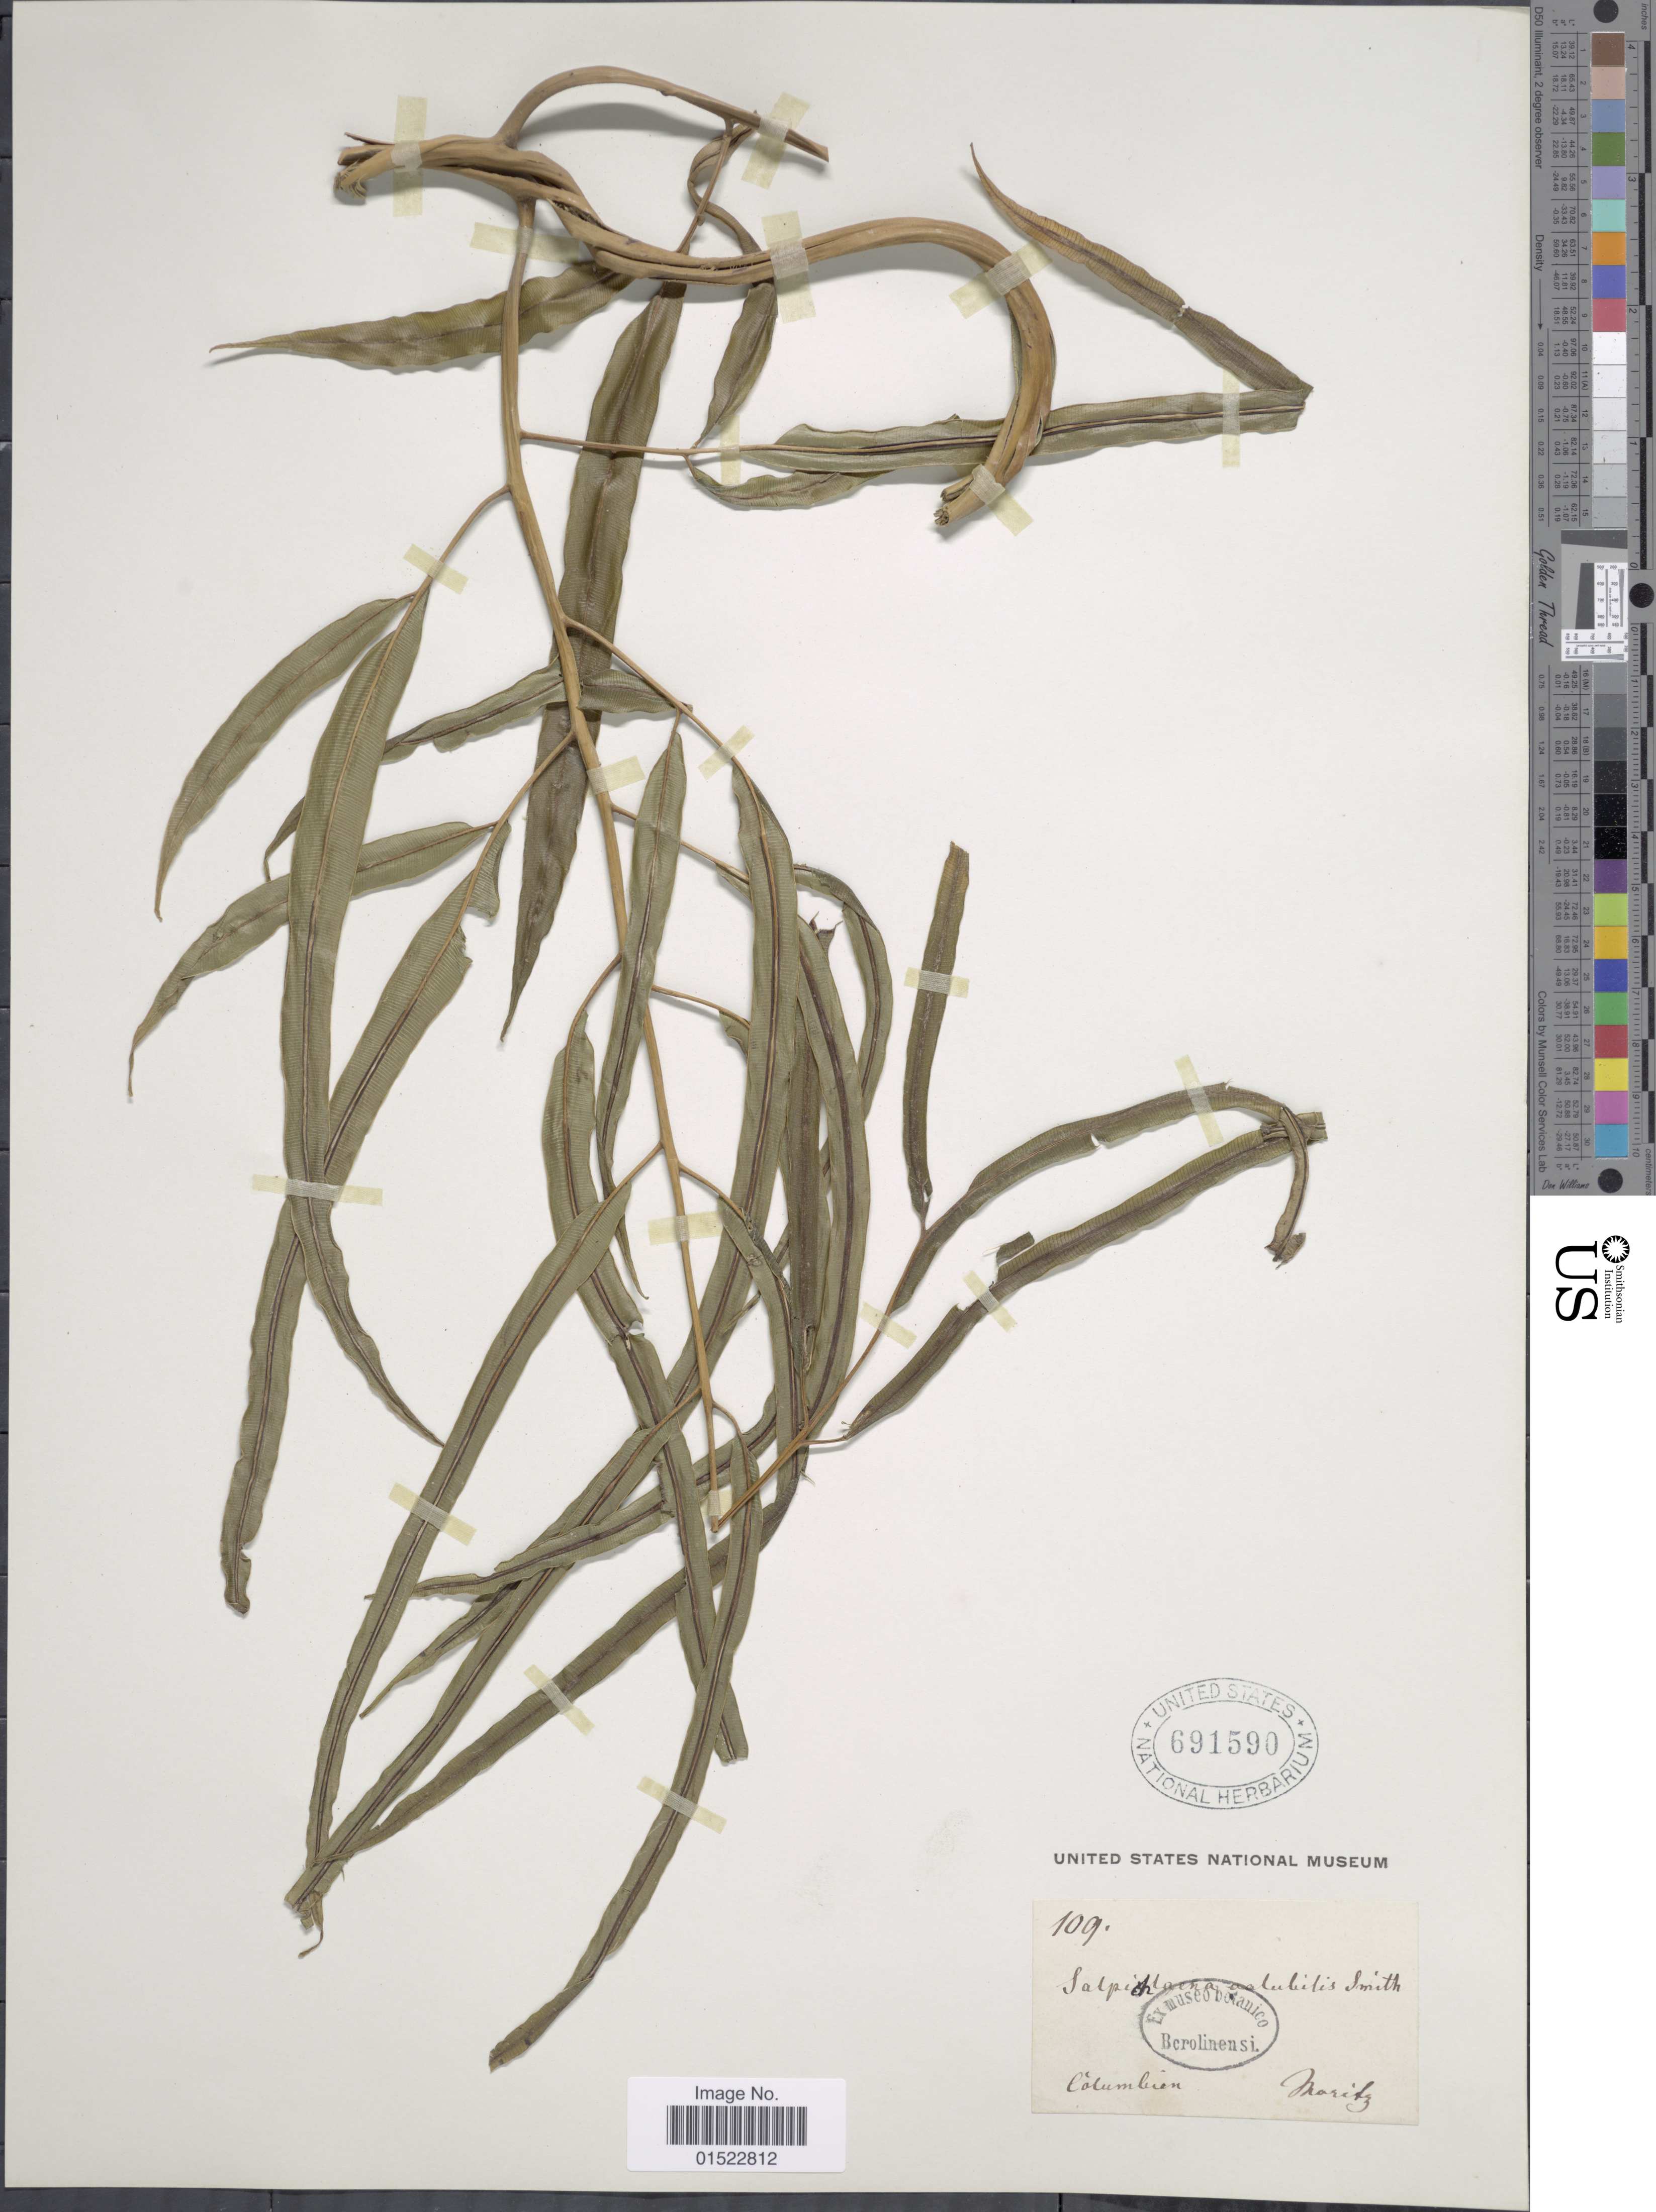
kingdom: Plantae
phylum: Tracheophyta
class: Polypodiopsida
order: Polypodiales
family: Blechnaceae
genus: Salpichlaena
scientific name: Salpichlaena volubilis subsp. thalassica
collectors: Moritz, --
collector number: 109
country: Colombia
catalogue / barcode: US 691590